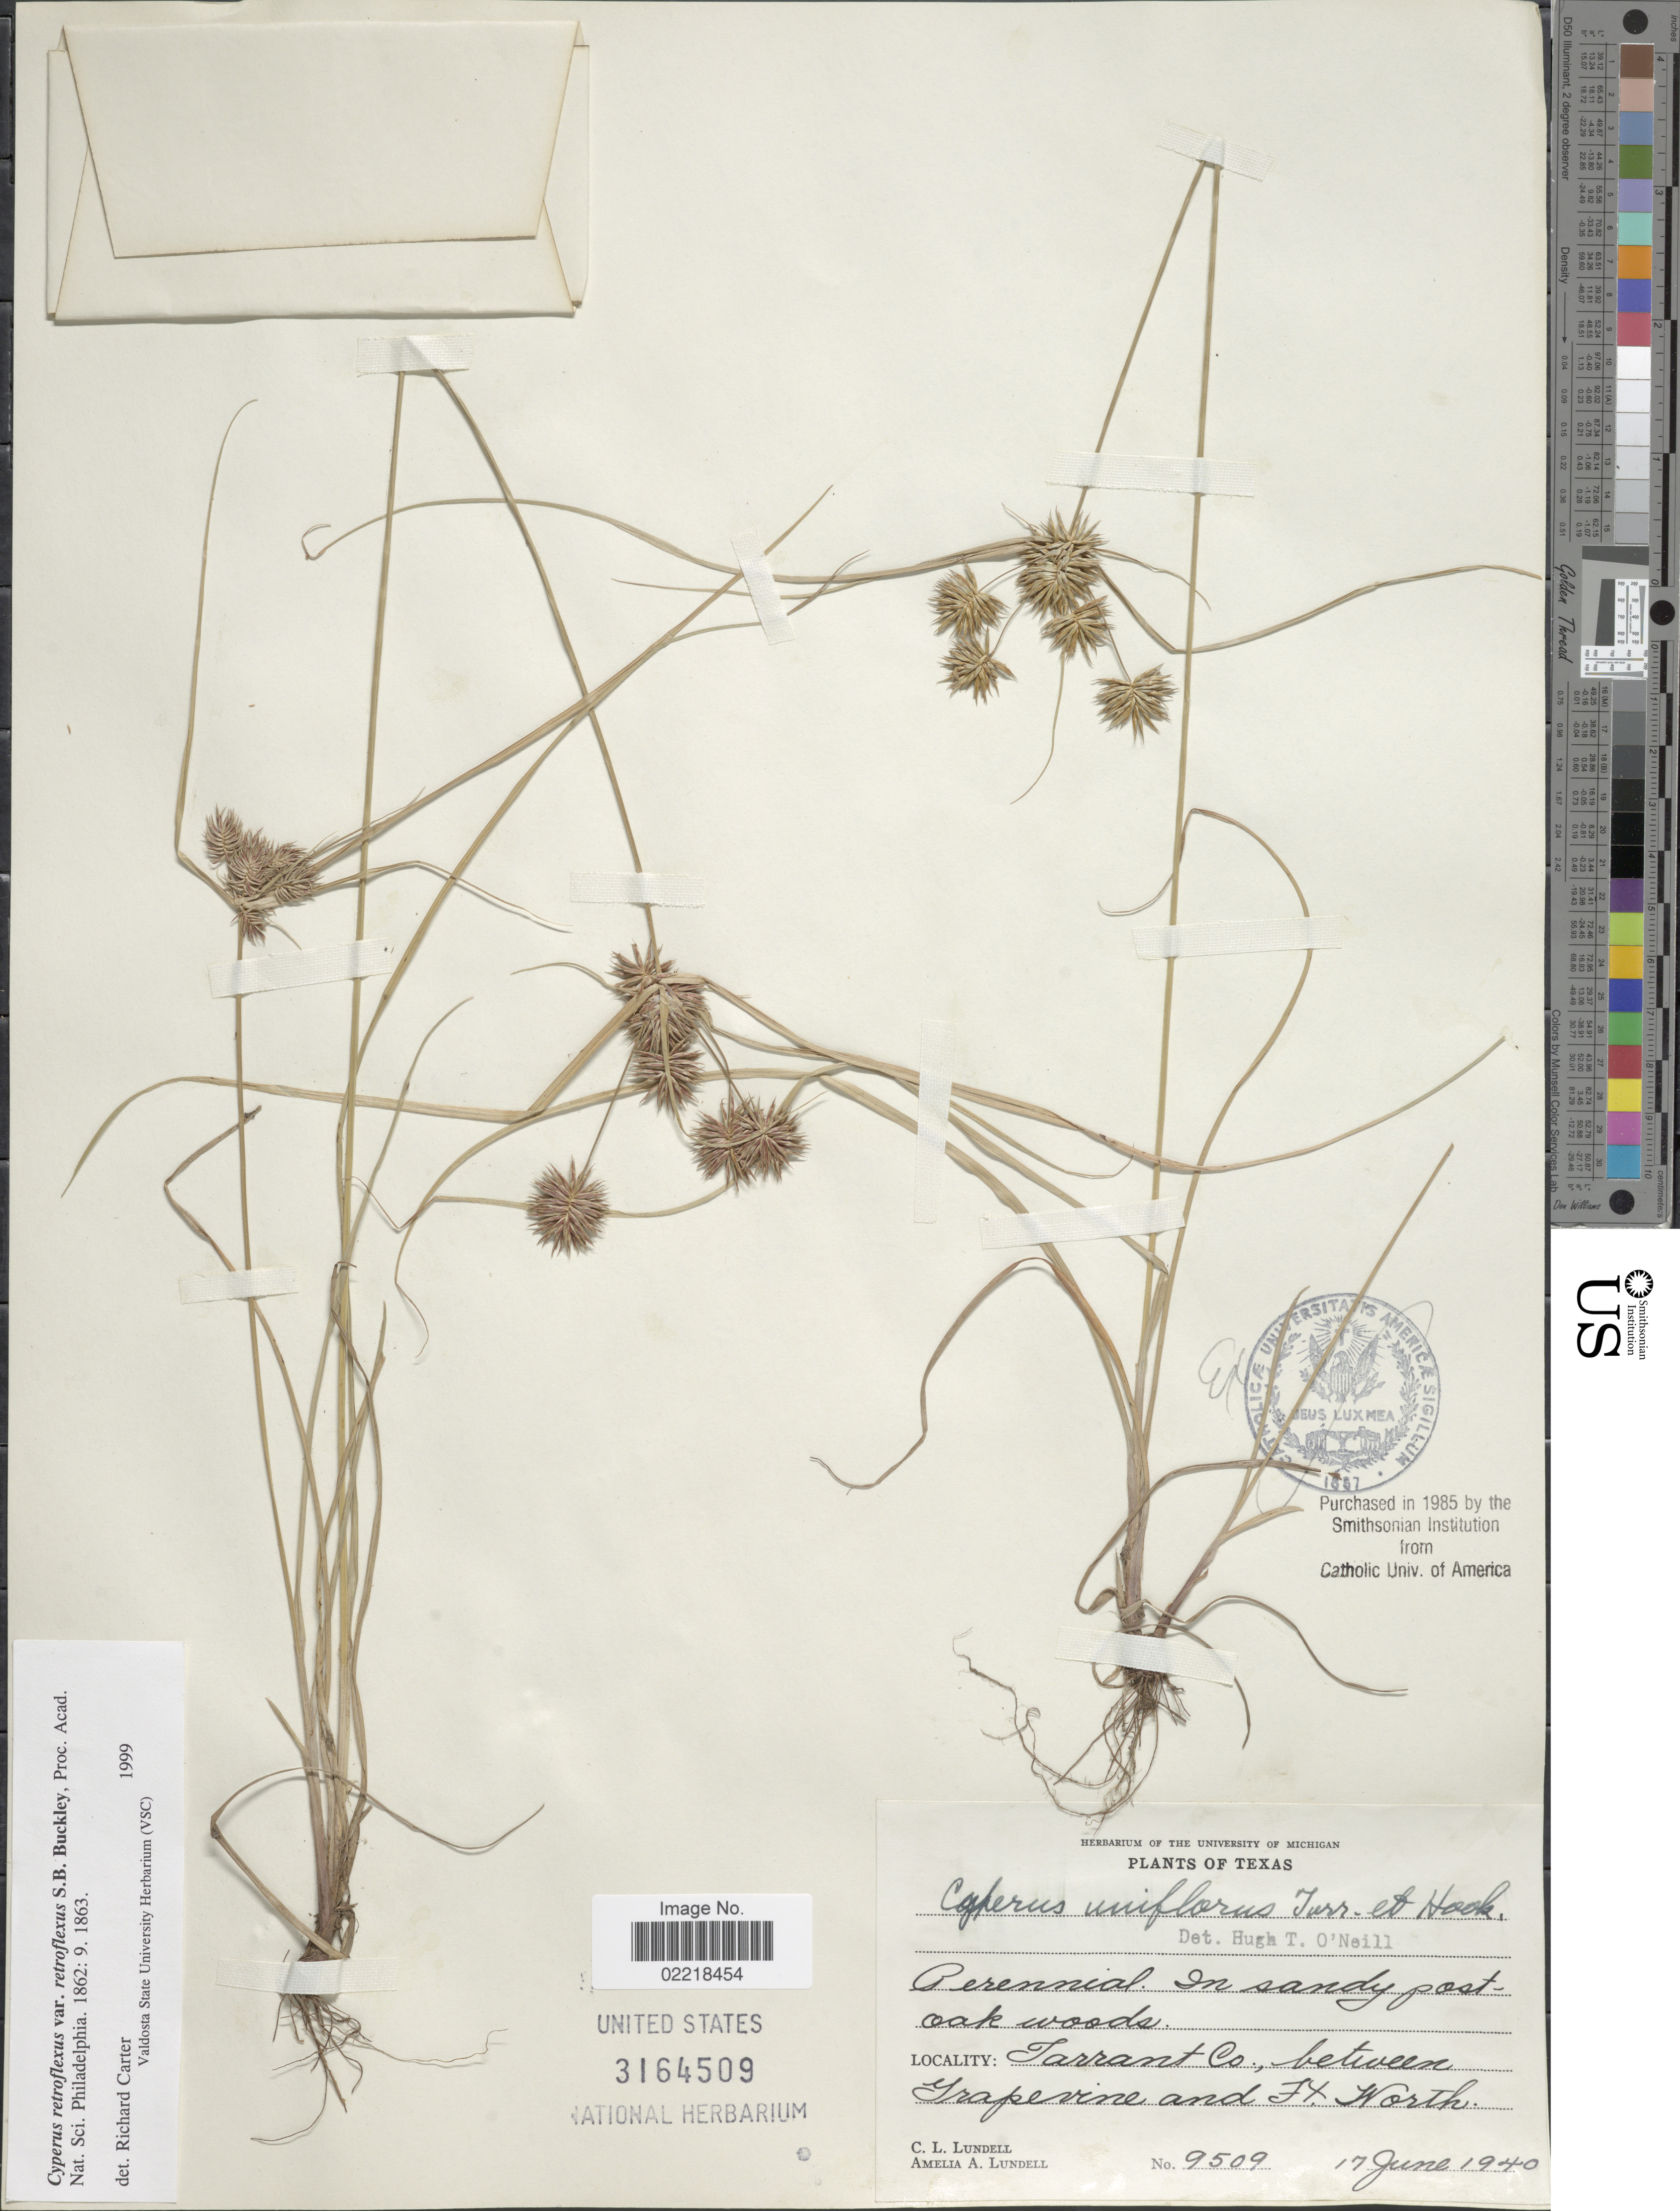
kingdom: Plantae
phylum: Tracheophyta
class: Liliopsida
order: Poales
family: Cyperaceae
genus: Cyperus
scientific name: Cyperus retroflexus var. retroflexus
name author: Buckley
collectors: C. L. Lundell & A. A. Lundell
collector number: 9509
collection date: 1940-06-17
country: United States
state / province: Texas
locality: Perennial, in sandy post-oak woods, Tarrant Co., between Yrapevine and Ft. Worth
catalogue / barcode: US 3164509